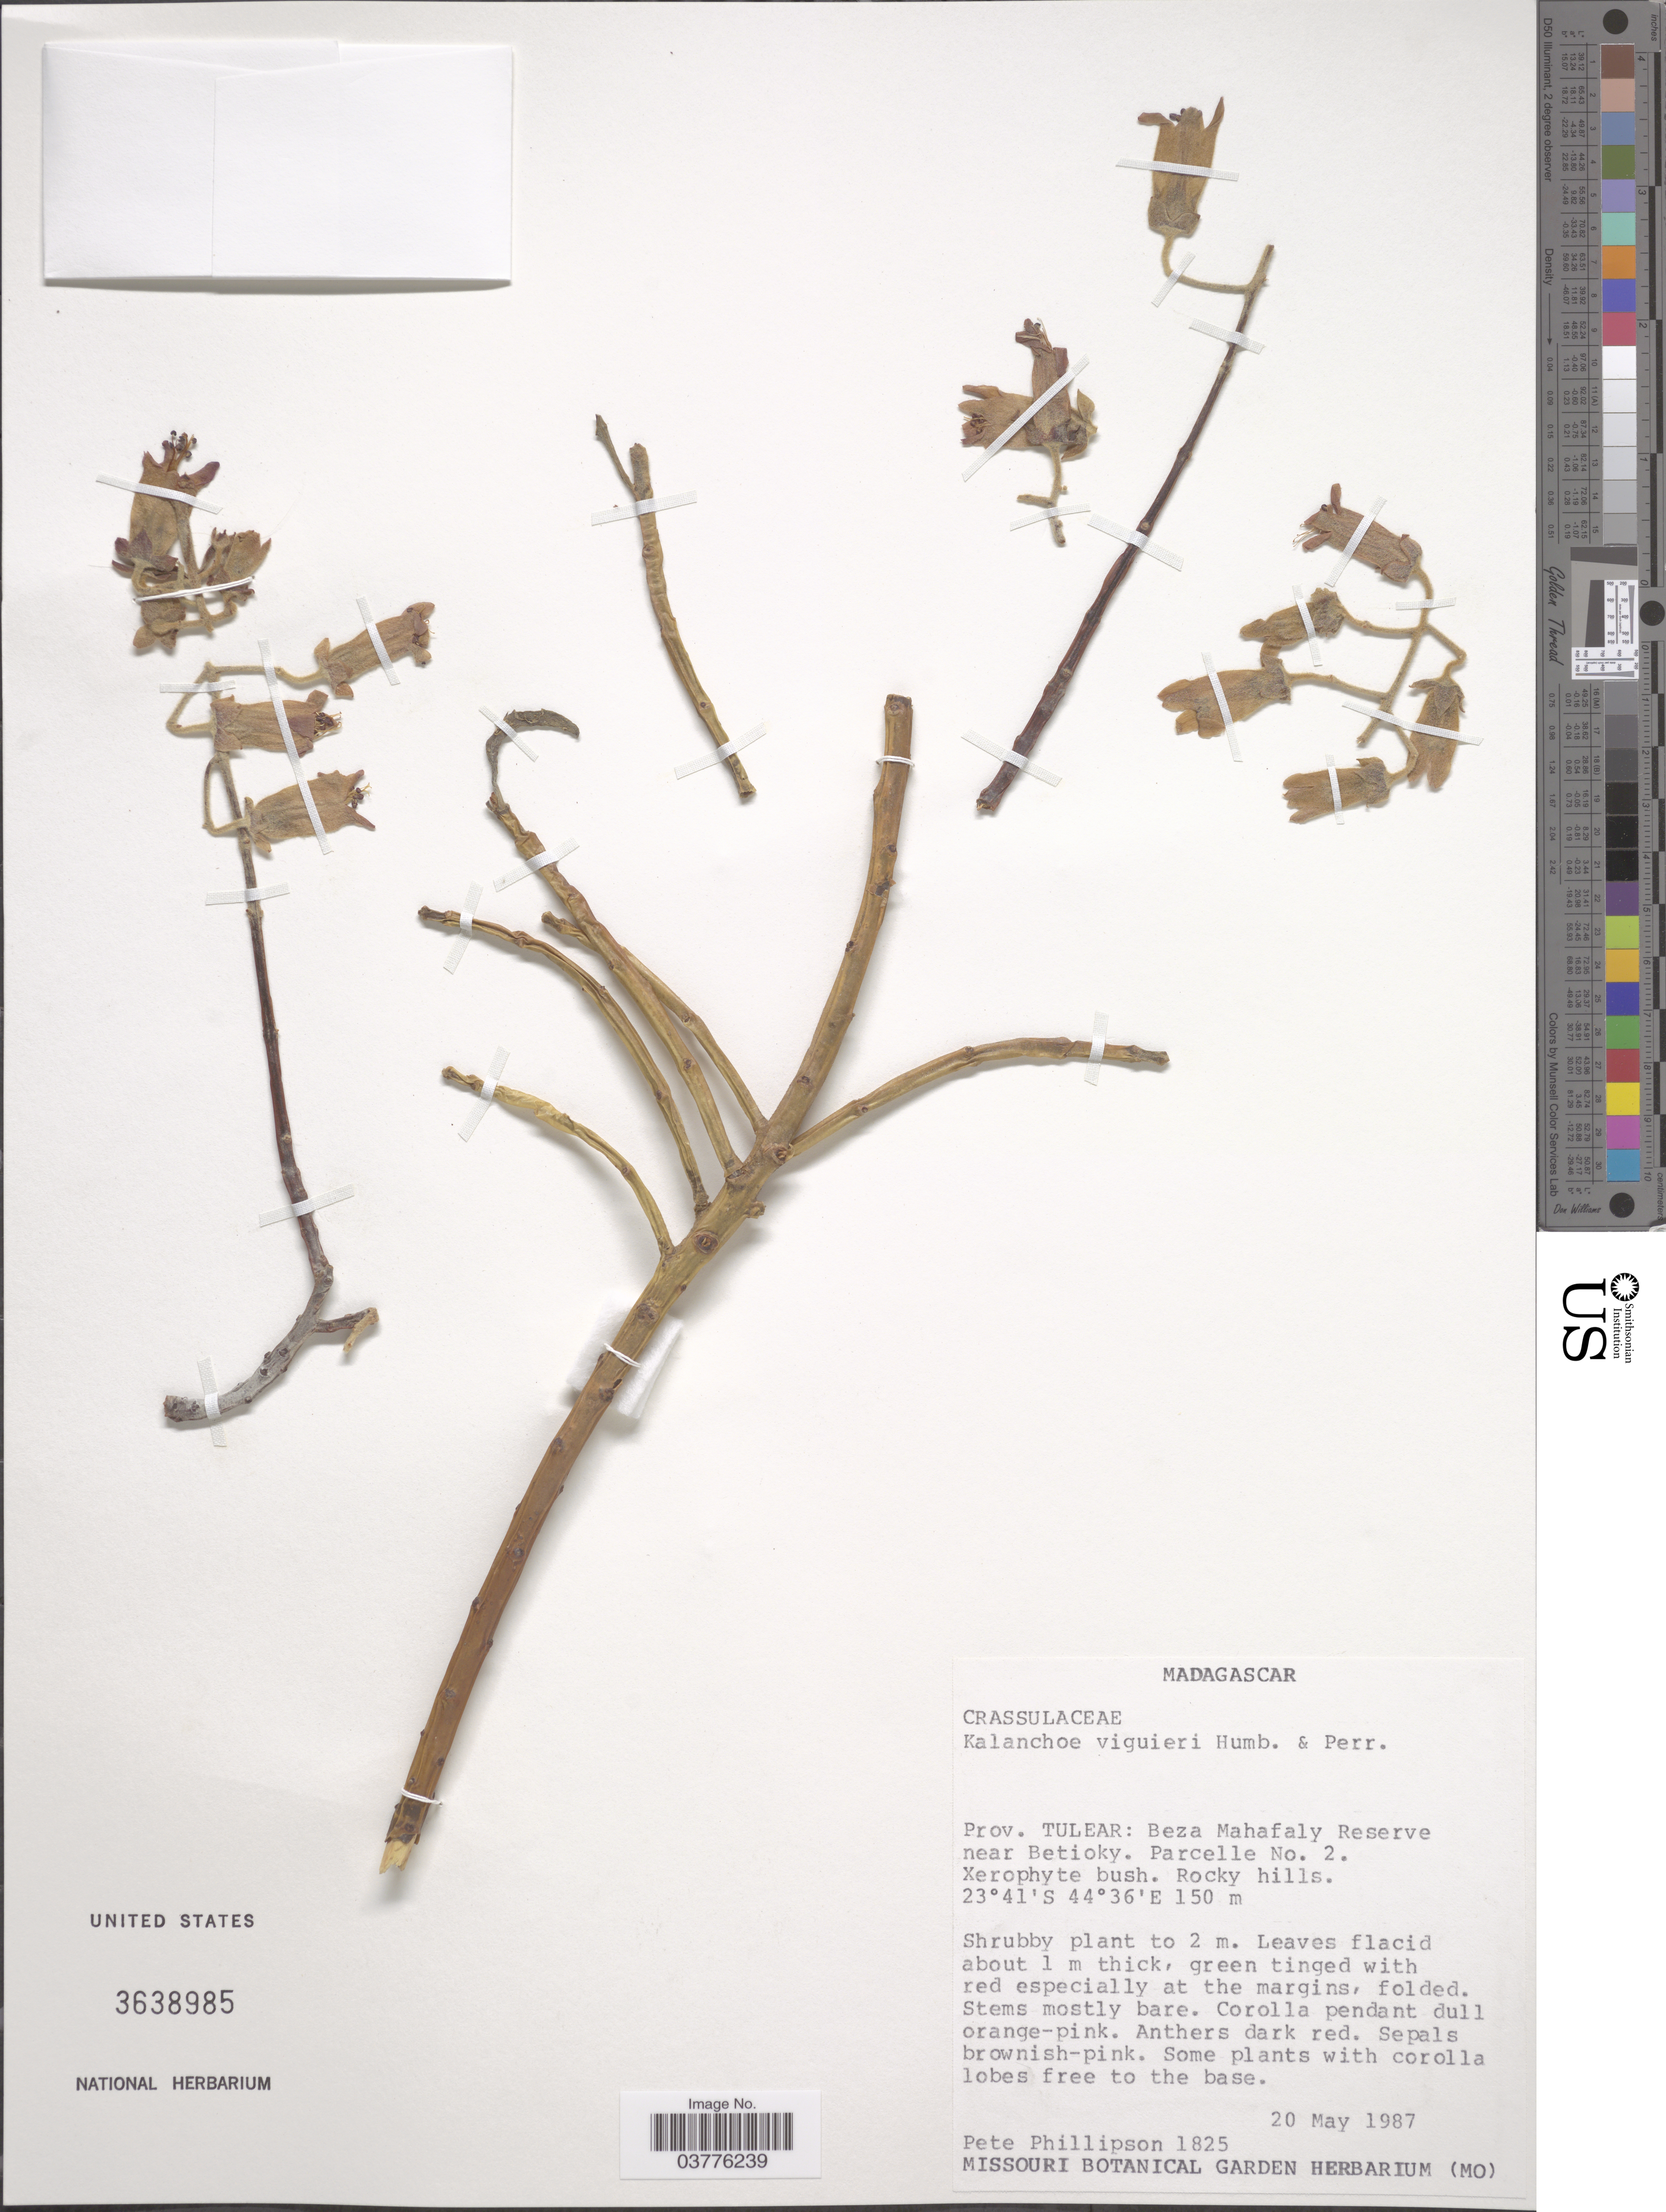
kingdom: Plantae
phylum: Tracheophyta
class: Magnoliopsida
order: Saxifragales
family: Crassulaceae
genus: Kalanchoe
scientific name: Kalanchoe viguieri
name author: Raym.-Hamet & H. Perrier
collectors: P. B. Phillipson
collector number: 1825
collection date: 1987-05-20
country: Madagascar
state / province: Atsimo-Andrefana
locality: Prov. Tulear: Beza Mahafaly Reserve near Betioky. Parcelle No. 2.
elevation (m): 150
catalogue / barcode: US 3638985